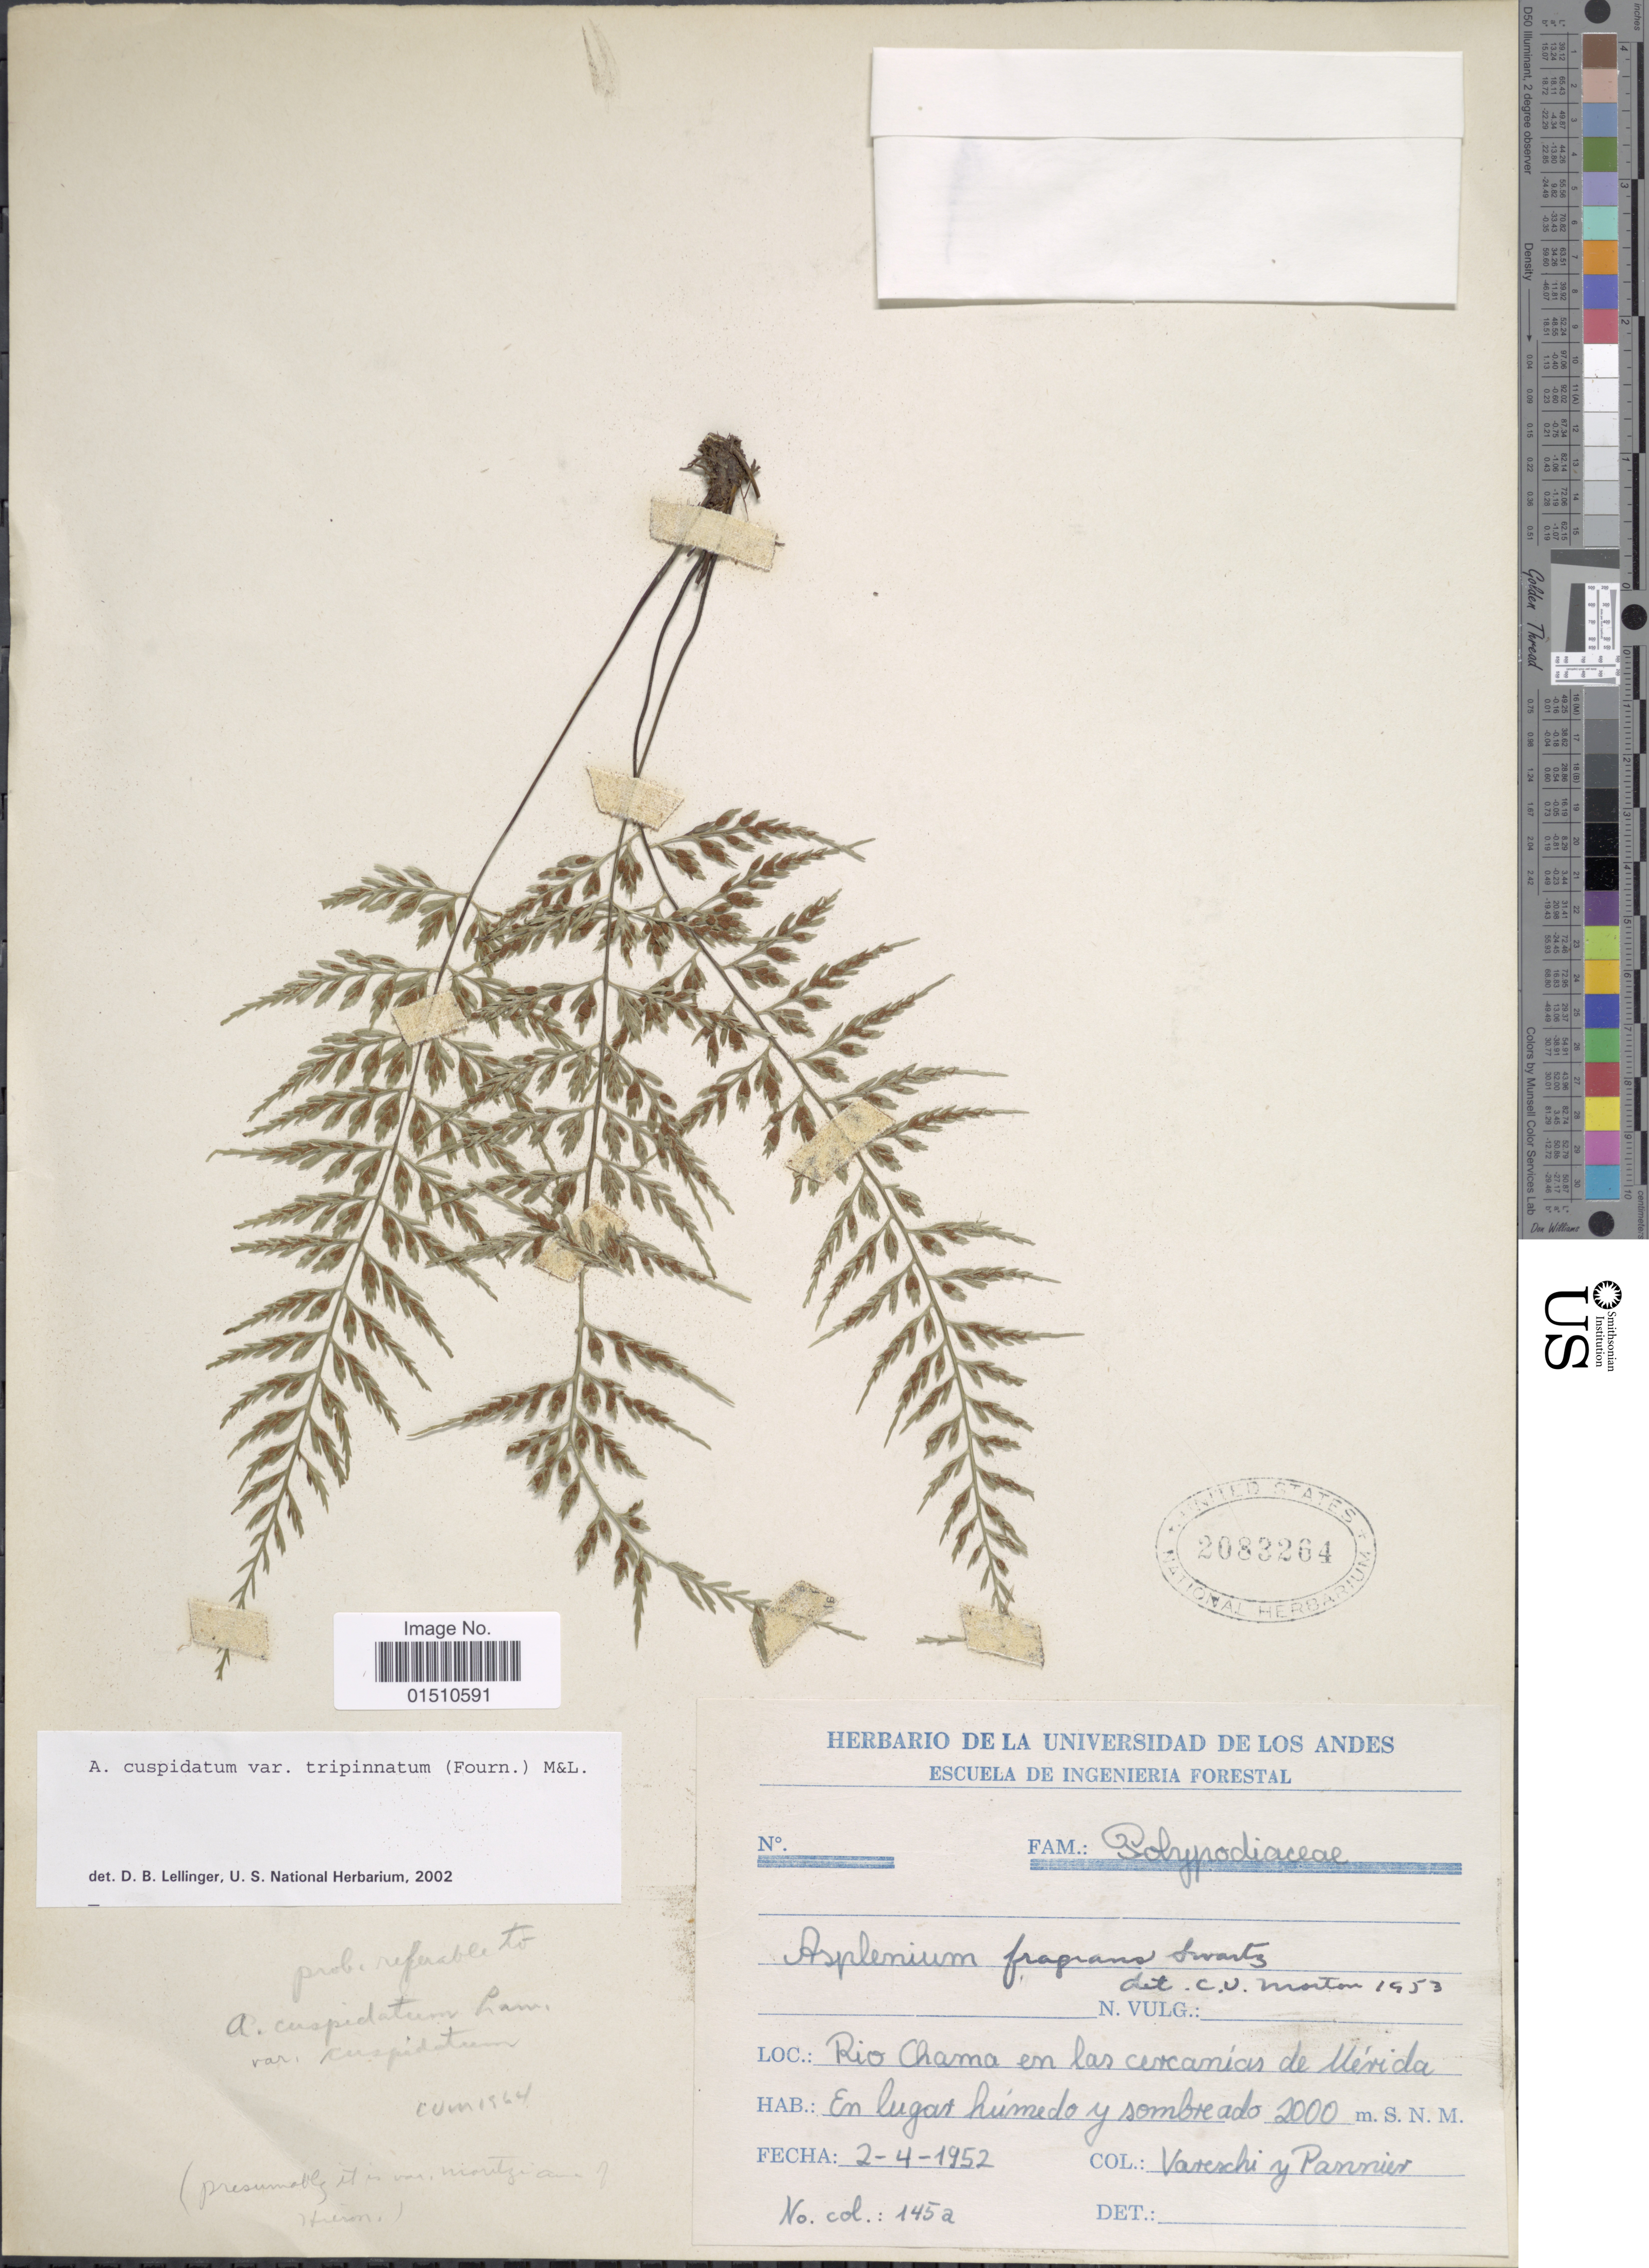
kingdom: Plantae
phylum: Tracheophyta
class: Polypodiopsida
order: Polypodiales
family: Aspleniaceae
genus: Asplenium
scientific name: Asplenium cuspidatum var. tripinnatum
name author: (E. Fourn.) C.V. Morton & Lellinger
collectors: -. Vareschi & Pannier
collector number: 145a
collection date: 1952-04-02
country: Venezuela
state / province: Mérida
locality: Rio Chama en las cecamias de Merida.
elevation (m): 2000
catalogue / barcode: US 2083264